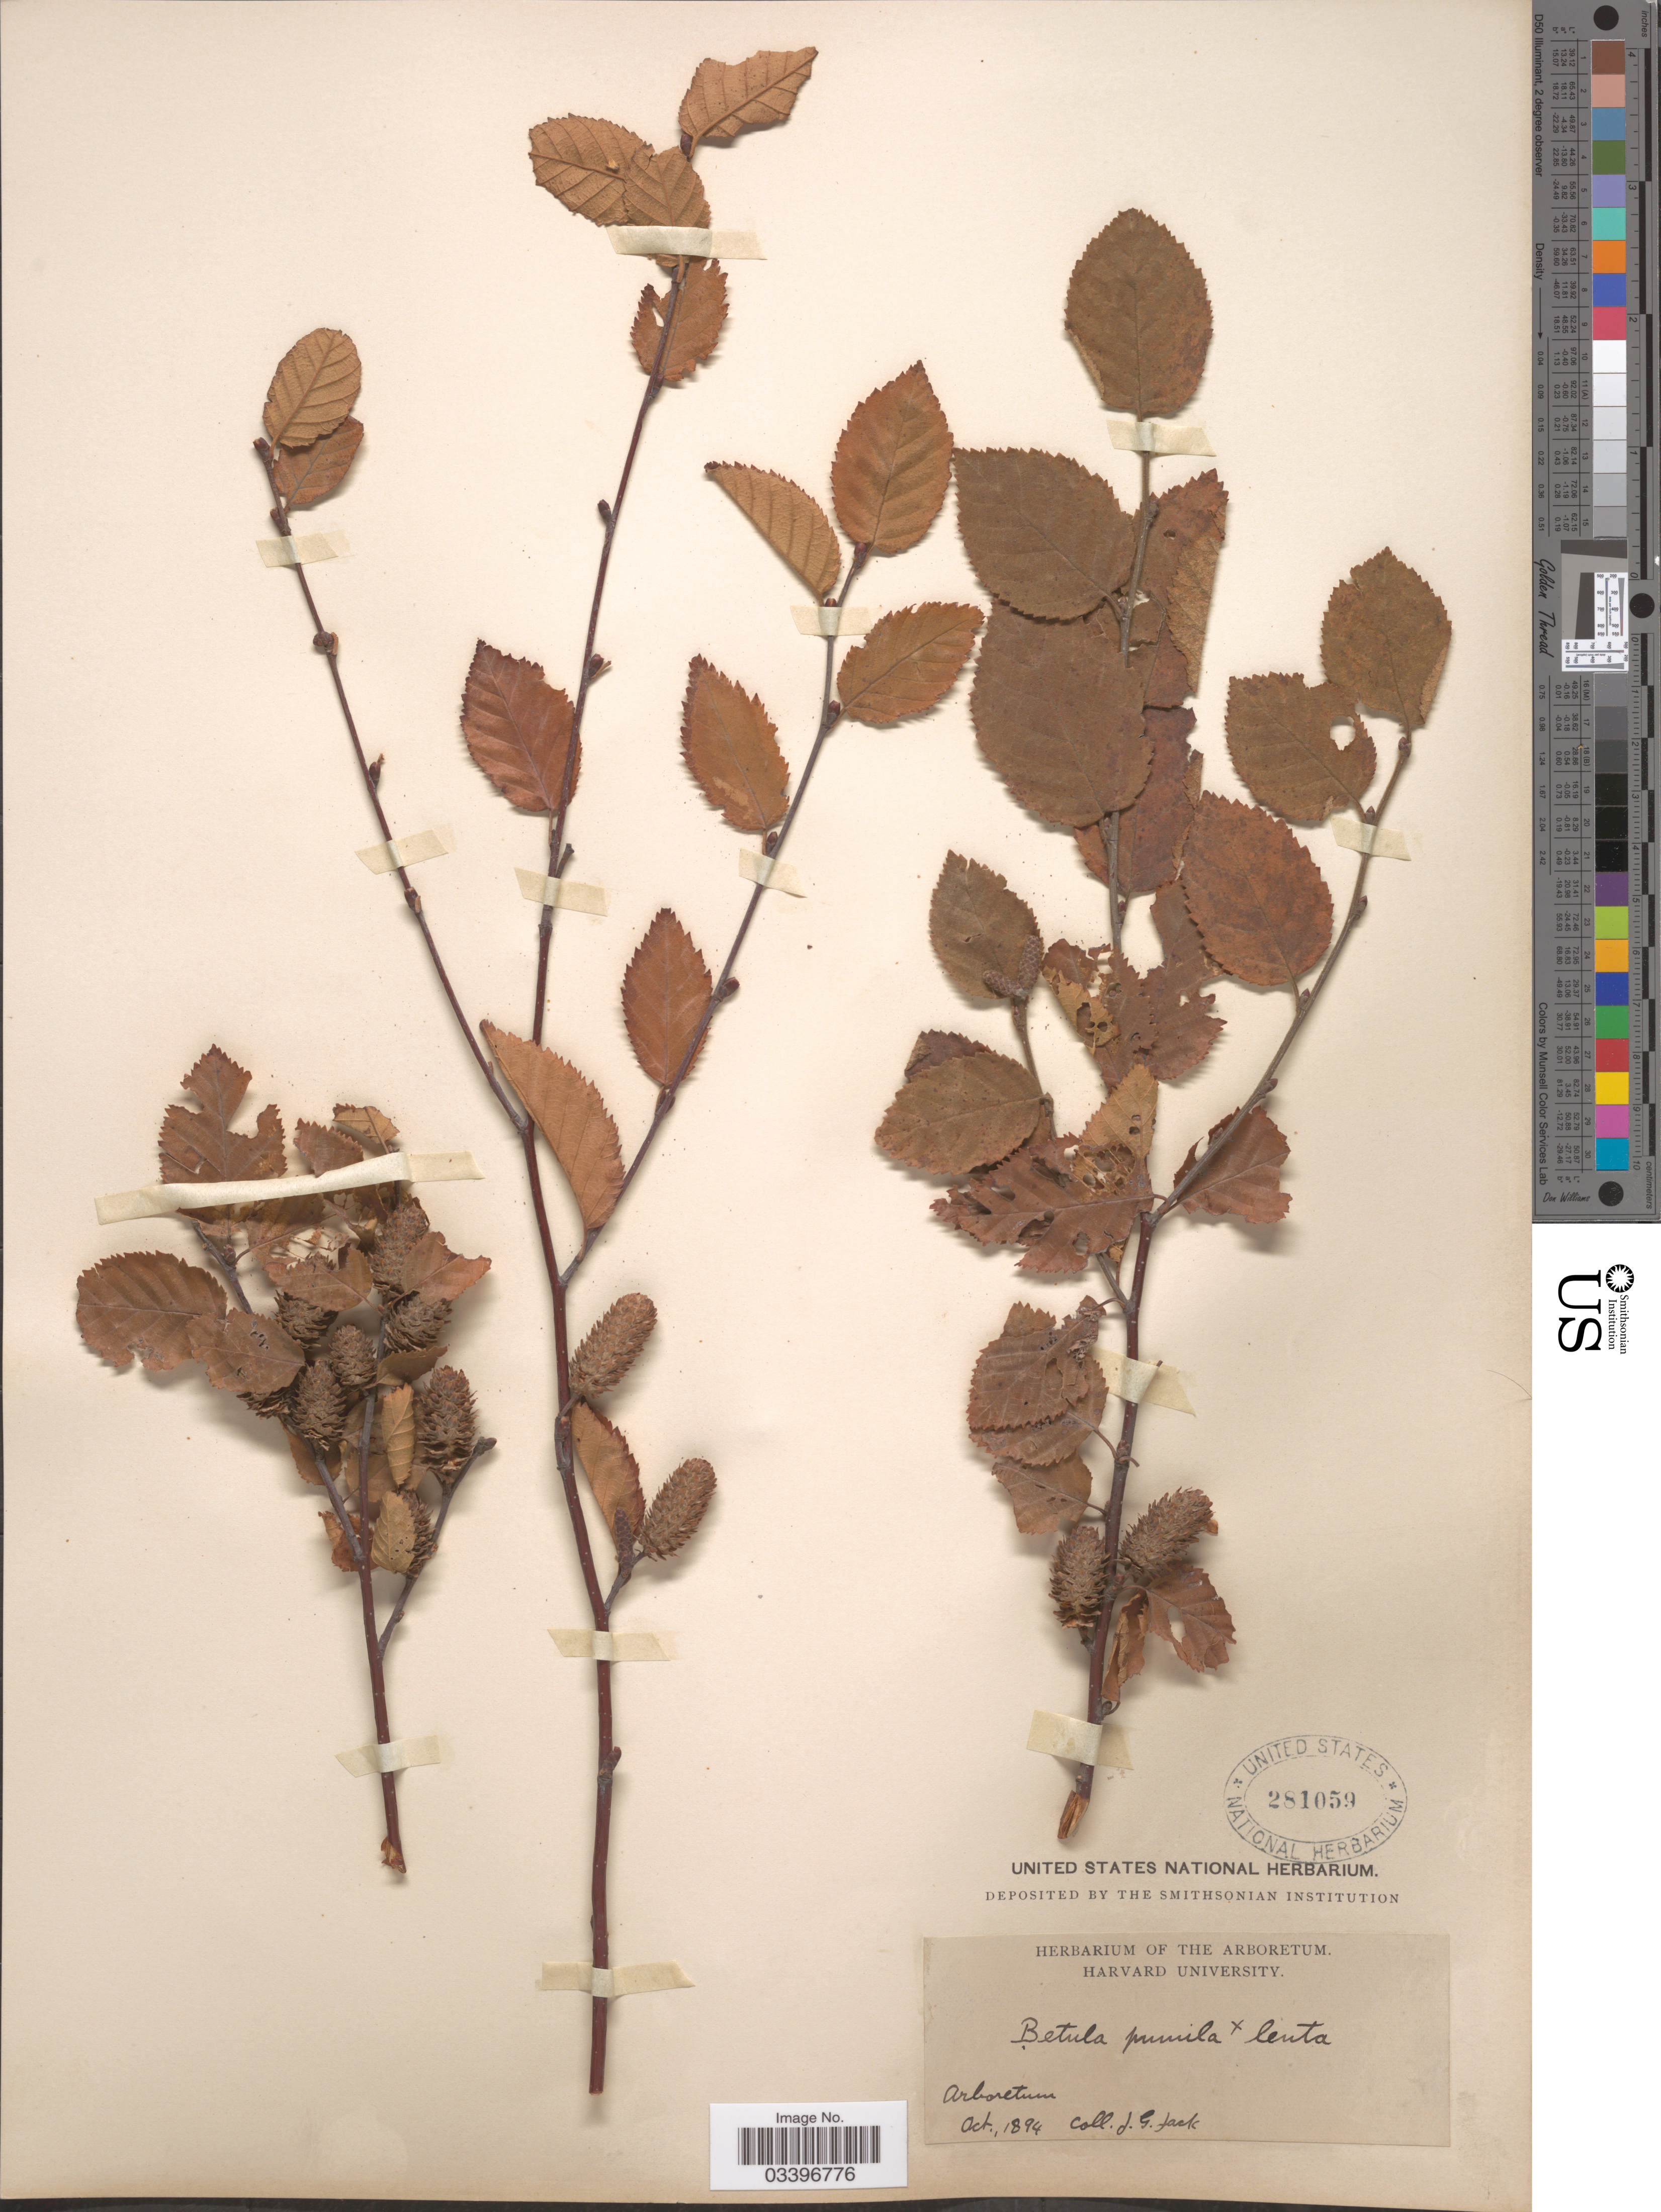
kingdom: Plantae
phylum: Tracheophyta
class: Magnoliopsida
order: Fagales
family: Betulaceae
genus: Betula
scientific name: Betula pumila x B. lenta L.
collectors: J. G. Jack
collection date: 1894-10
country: United States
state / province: Massachusetts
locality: Arboretum.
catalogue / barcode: US 281059